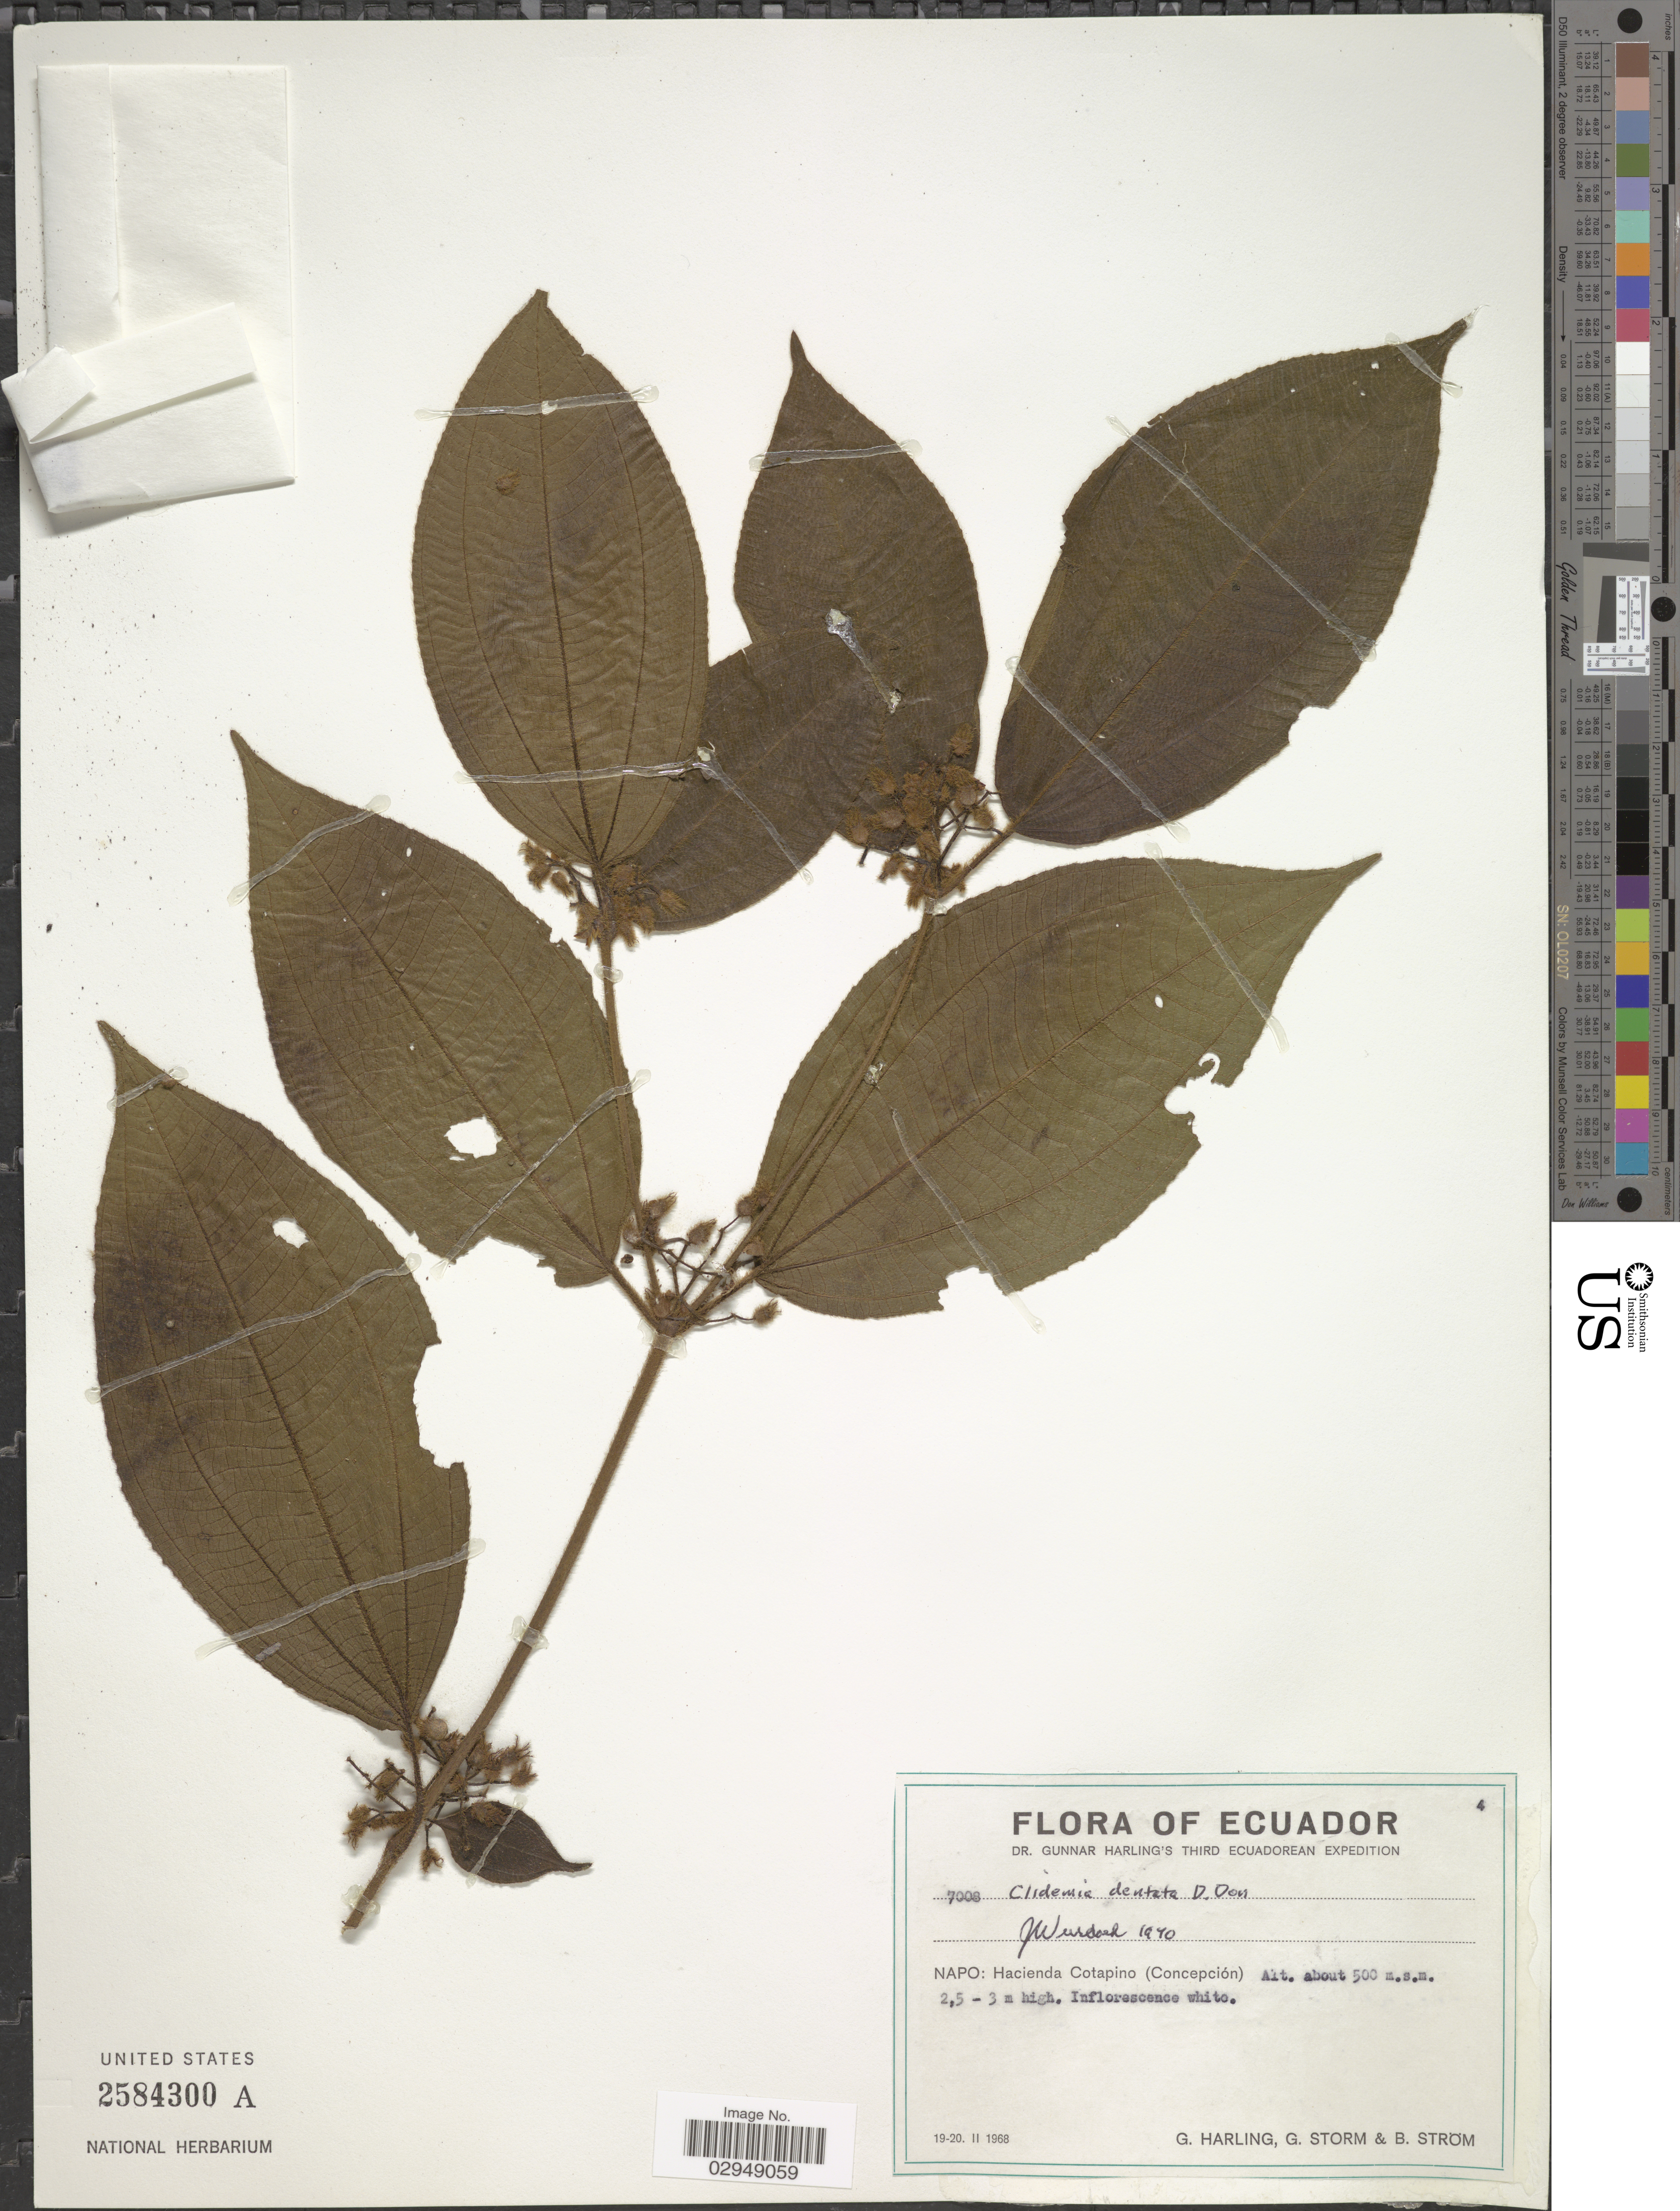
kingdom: Plantae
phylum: Tracheophyta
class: Magnoliopsida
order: Myrtales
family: Melastomataceae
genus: Clidemia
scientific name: Clidemia dentata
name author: D. Don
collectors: G. Harling, G. Storm & B. Ström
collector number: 7008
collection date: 1968-02-19/1968-02-20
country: Ecuador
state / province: Napo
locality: Hacienda Cotapino (Concepción).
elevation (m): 500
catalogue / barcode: US 2584300A